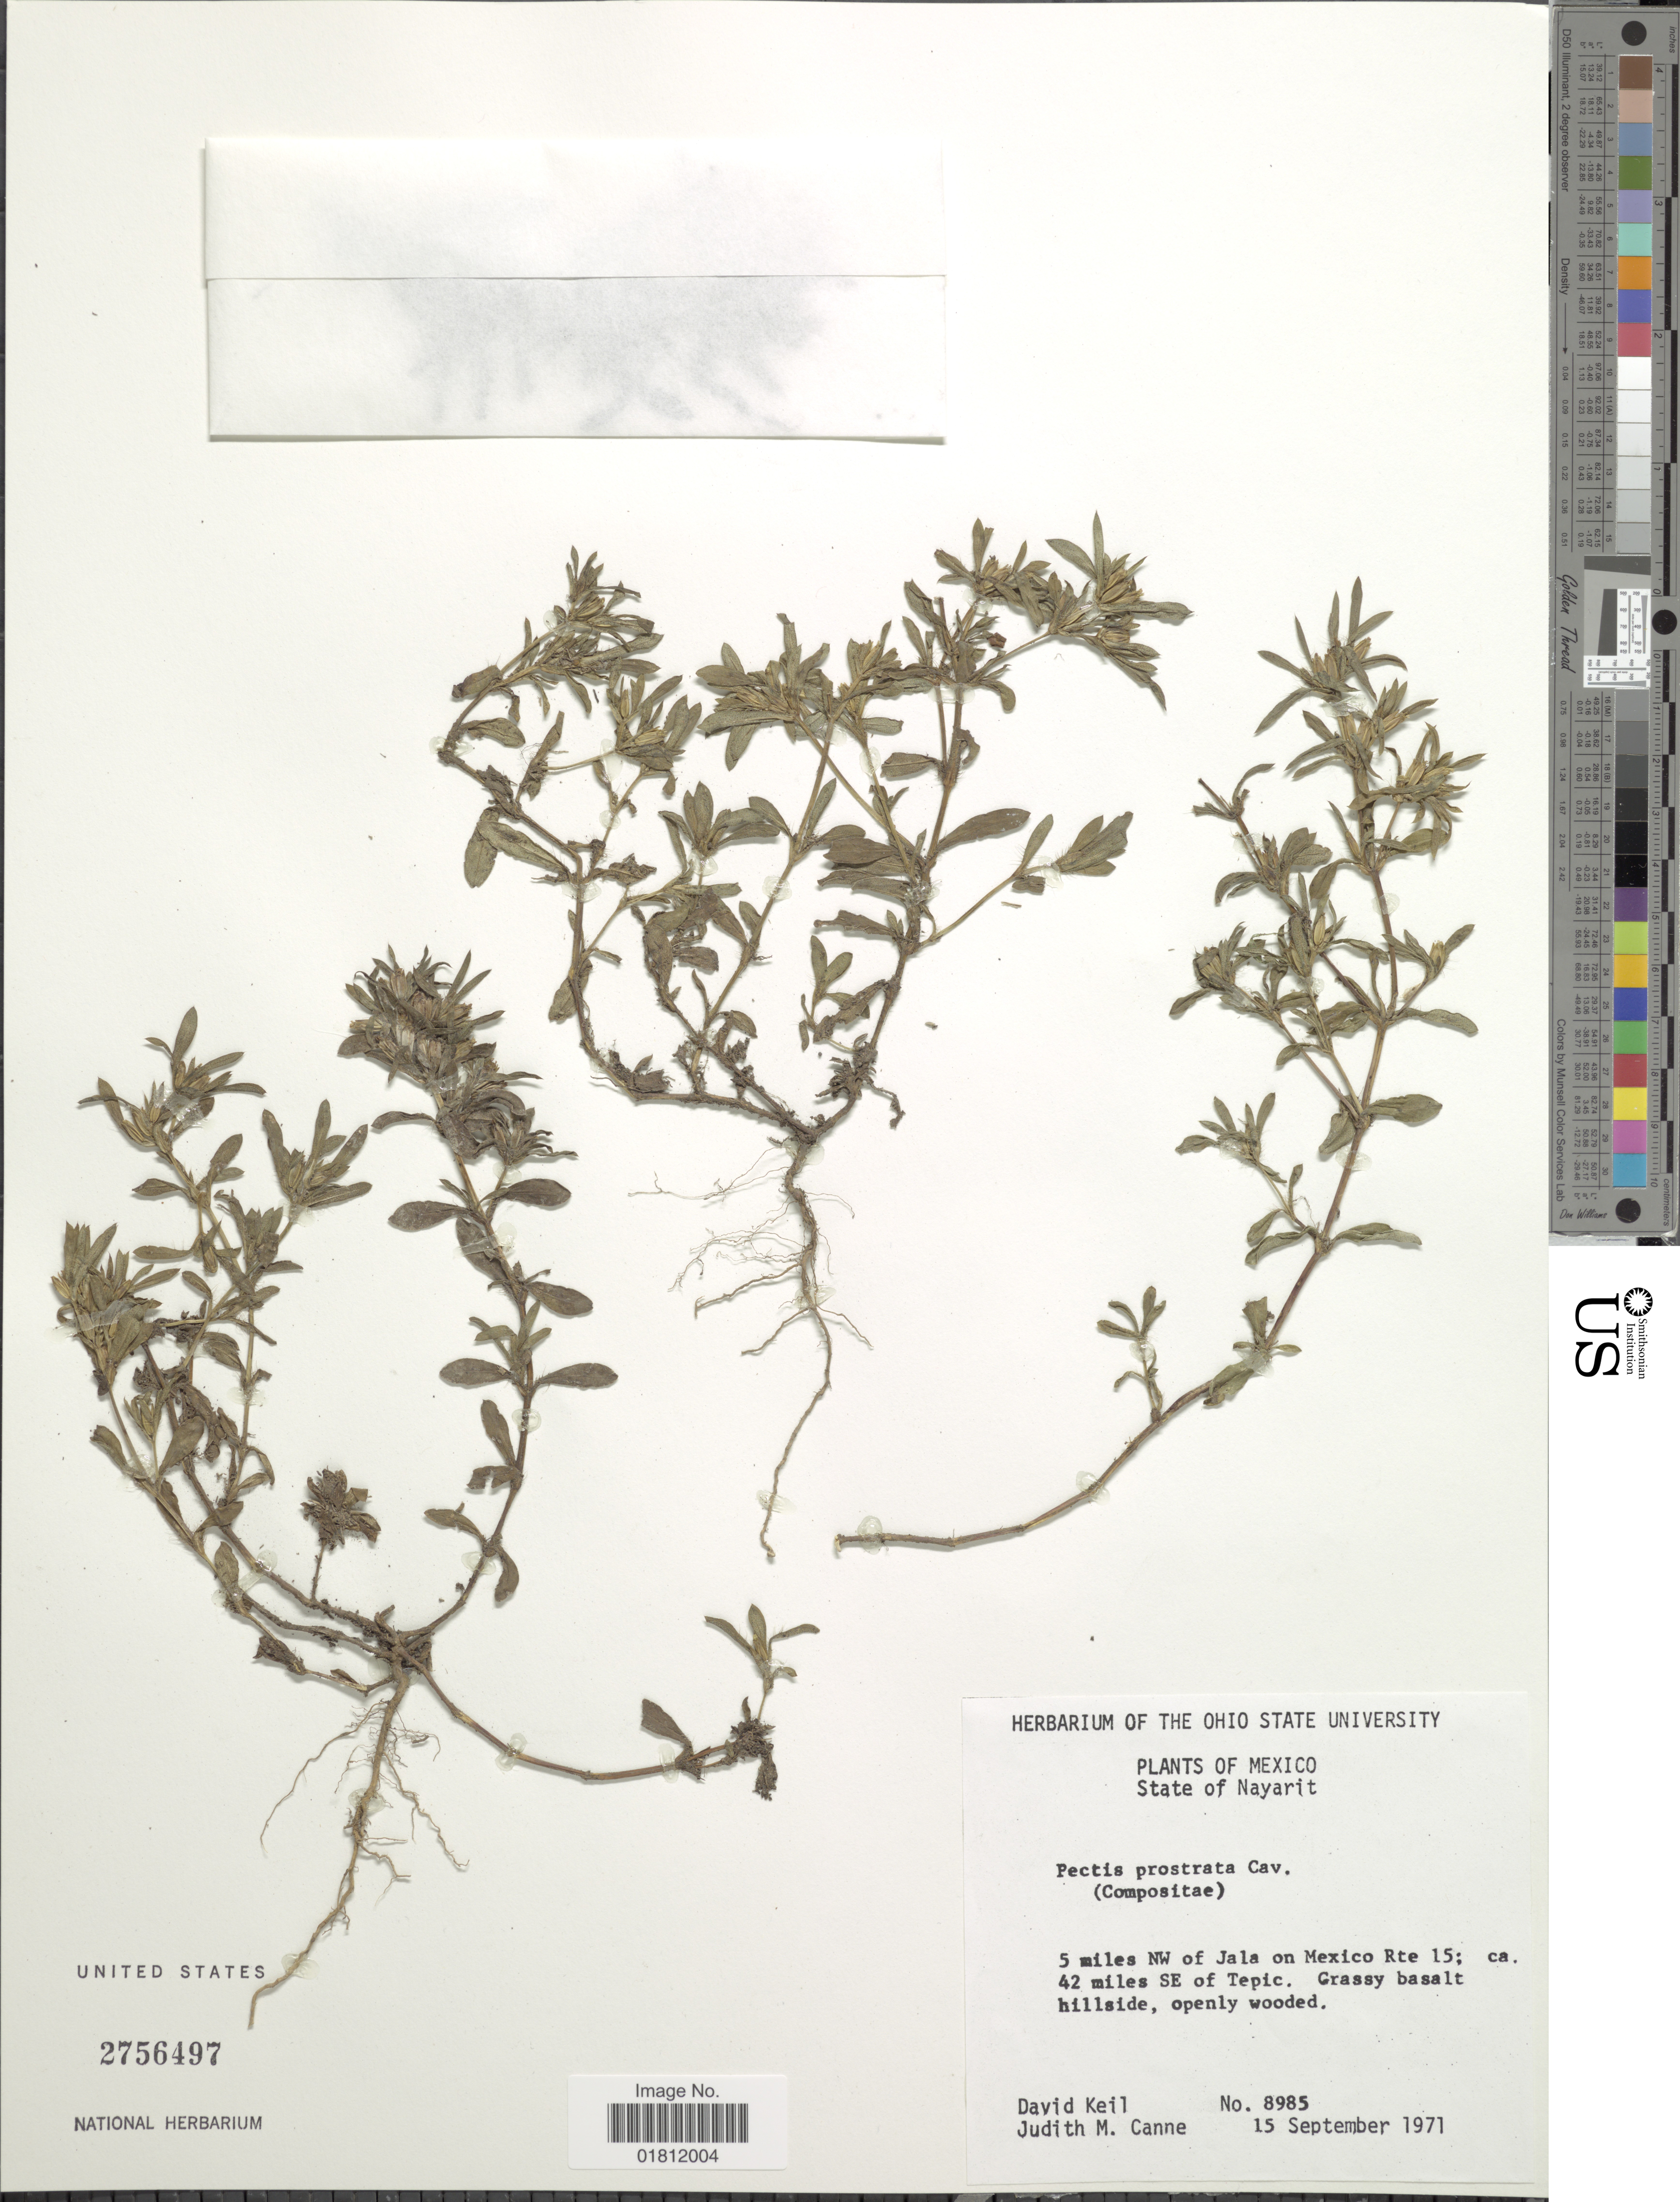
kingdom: Plantae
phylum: Tracheophyta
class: Magnoliopsida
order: Asterales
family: Asteraceae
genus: Pectis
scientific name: Pectis prostrata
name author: Cav.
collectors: D. J. Keil & J. M. Canne-Hilliker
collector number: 8985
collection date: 1971-09-15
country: Mexico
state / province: Nayarit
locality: State of Nayarit, 5 miles NW of Jala on Mexico Rte 15; ca 42 miles SE of Tepic.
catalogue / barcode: US 2756497